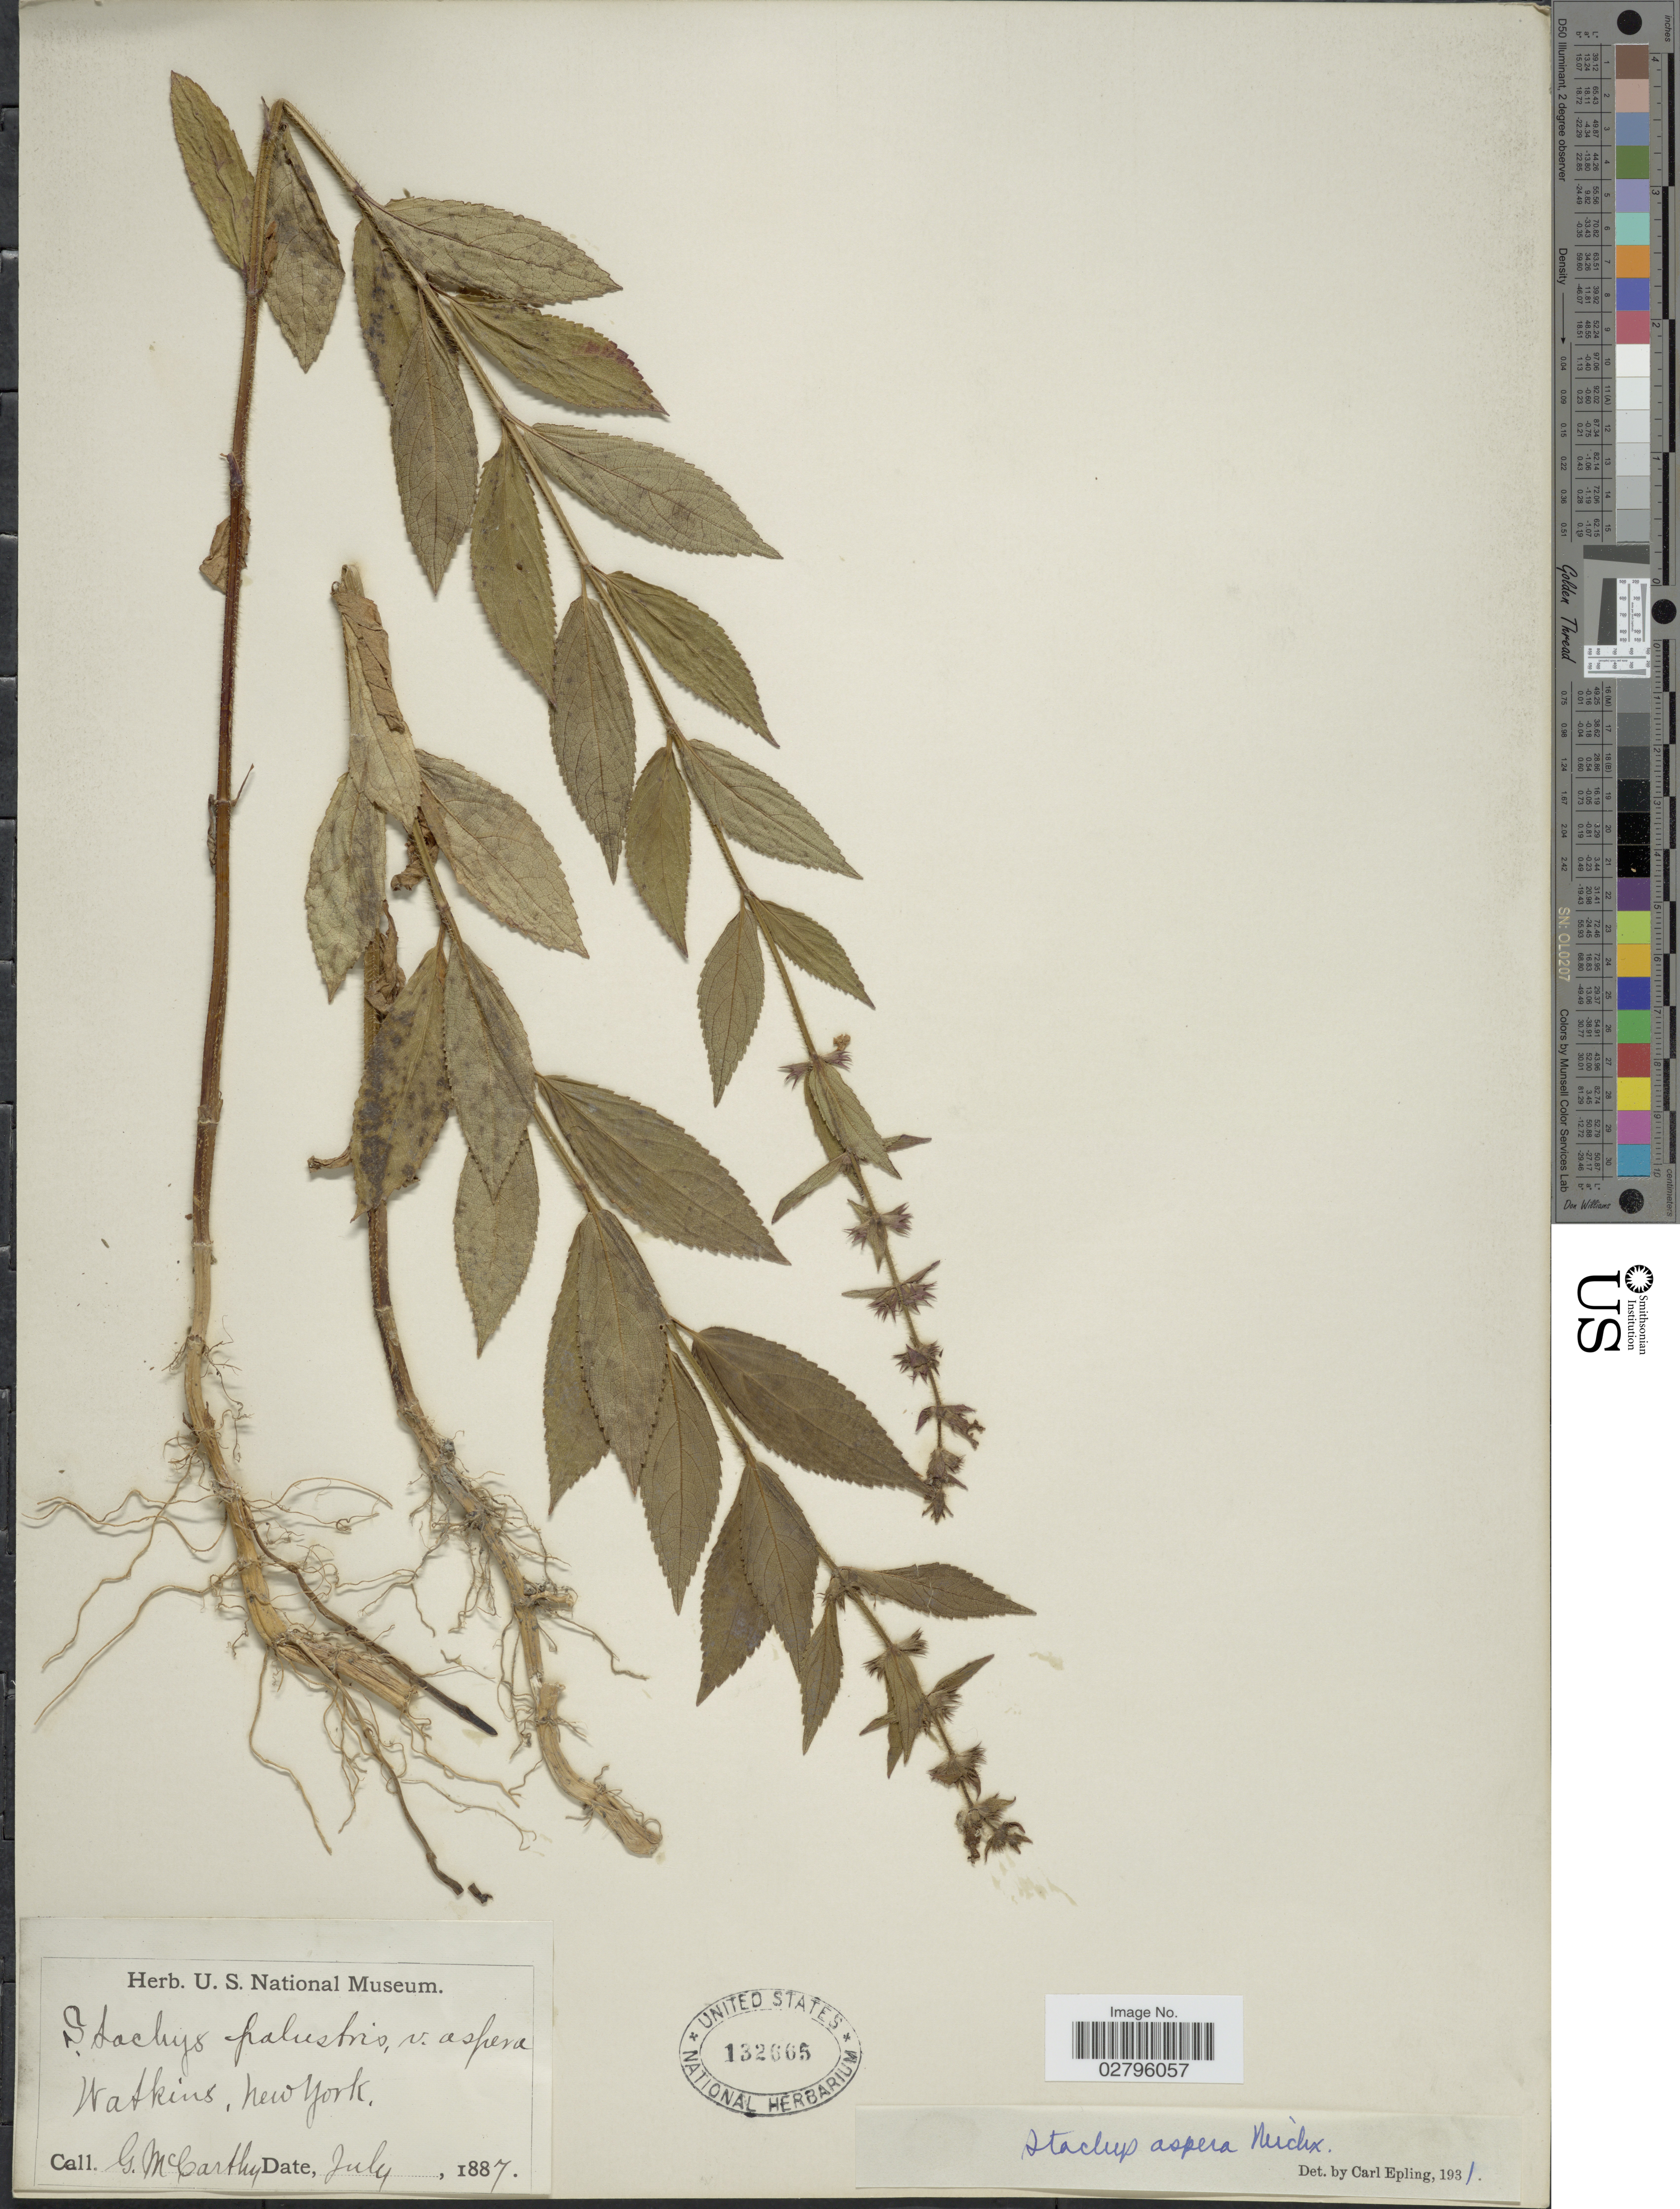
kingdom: Plantae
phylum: Tracheophyta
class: Magnoliopsida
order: Lamiales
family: Lamiaceae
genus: Stachys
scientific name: Stachys aspera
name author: Michx.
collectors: G. McCarthy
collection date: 1887-07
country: United States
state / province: New York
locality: Watkins.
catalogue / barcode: US 132665